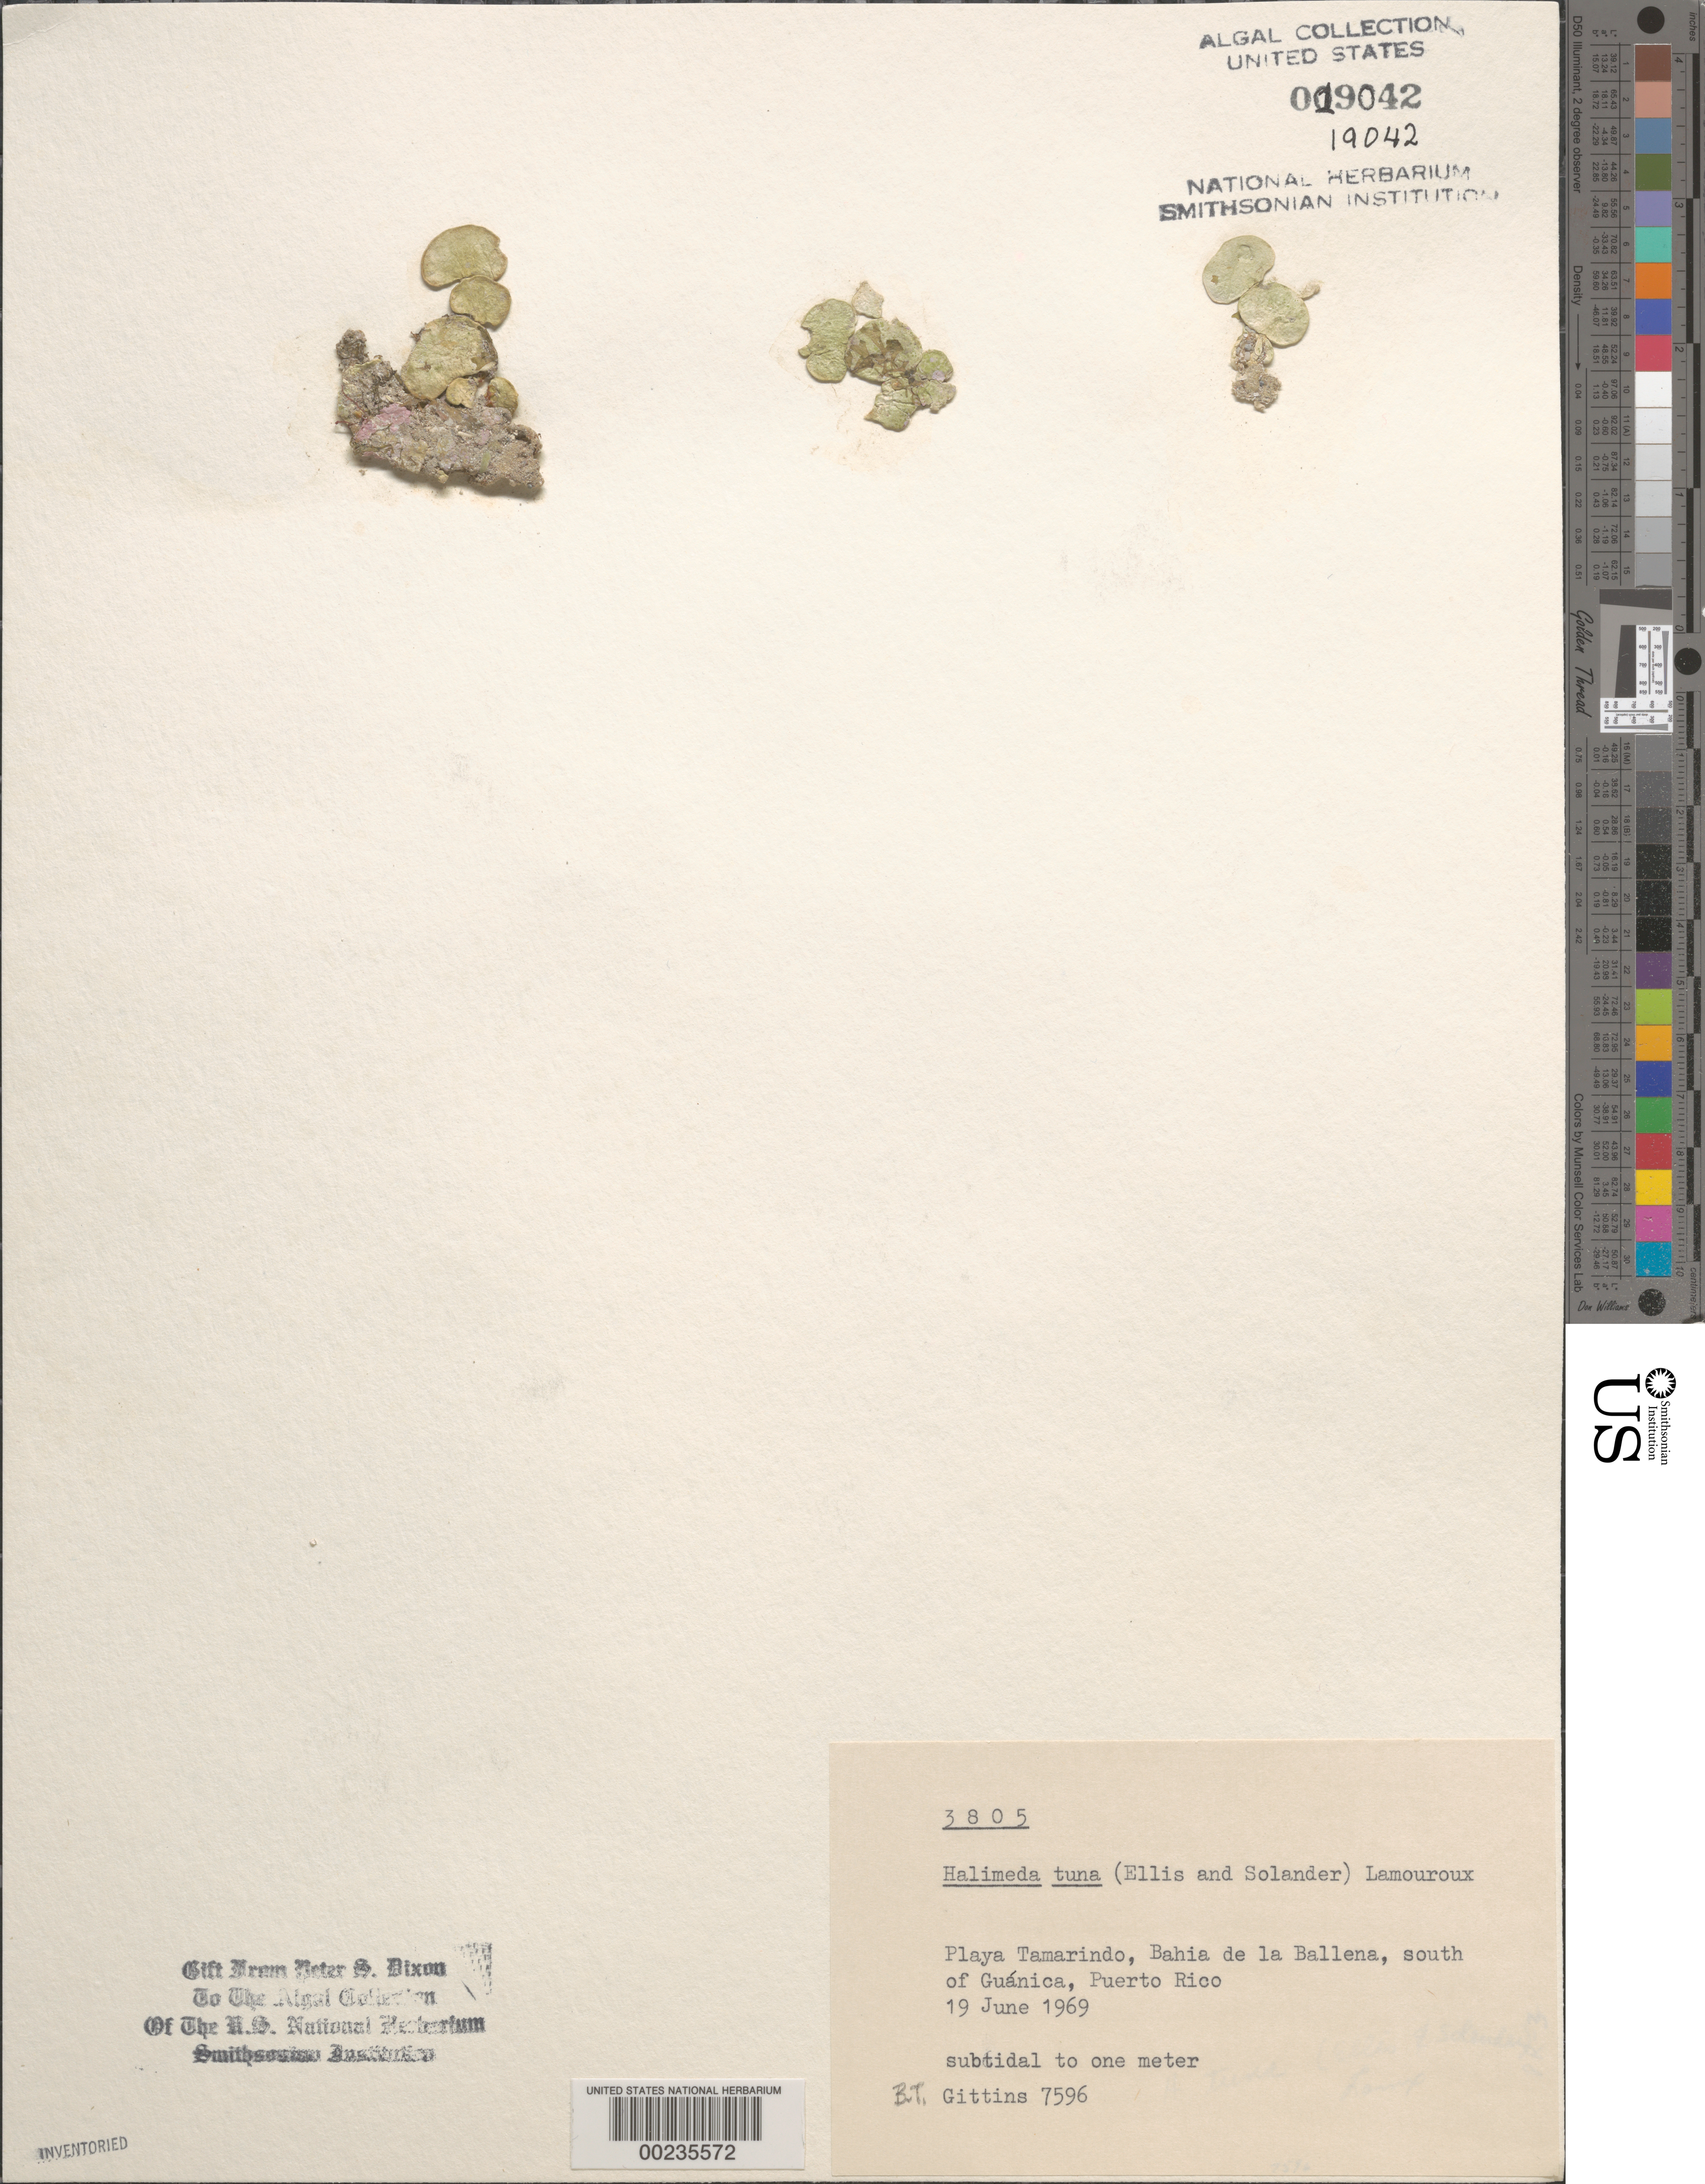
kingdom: Plantae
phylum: Chlorophyta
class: Ulvophyceae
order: Bryopsidales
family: Halimedaceae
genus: Halimeda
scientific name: Halimeda tuna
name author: (J. Ellis & Sol.) J.V.Lamouroux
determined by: Dixon, P. S.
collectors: B. Gittins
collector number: BTG 7596 & PSD 3805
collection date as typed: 19 Jun 1969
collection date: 1969-06-19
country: Puerto Rico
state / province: Guanica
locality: Playa Tamarindo, Bahia de la Ballena, south of Guanica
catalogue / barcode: US 19042